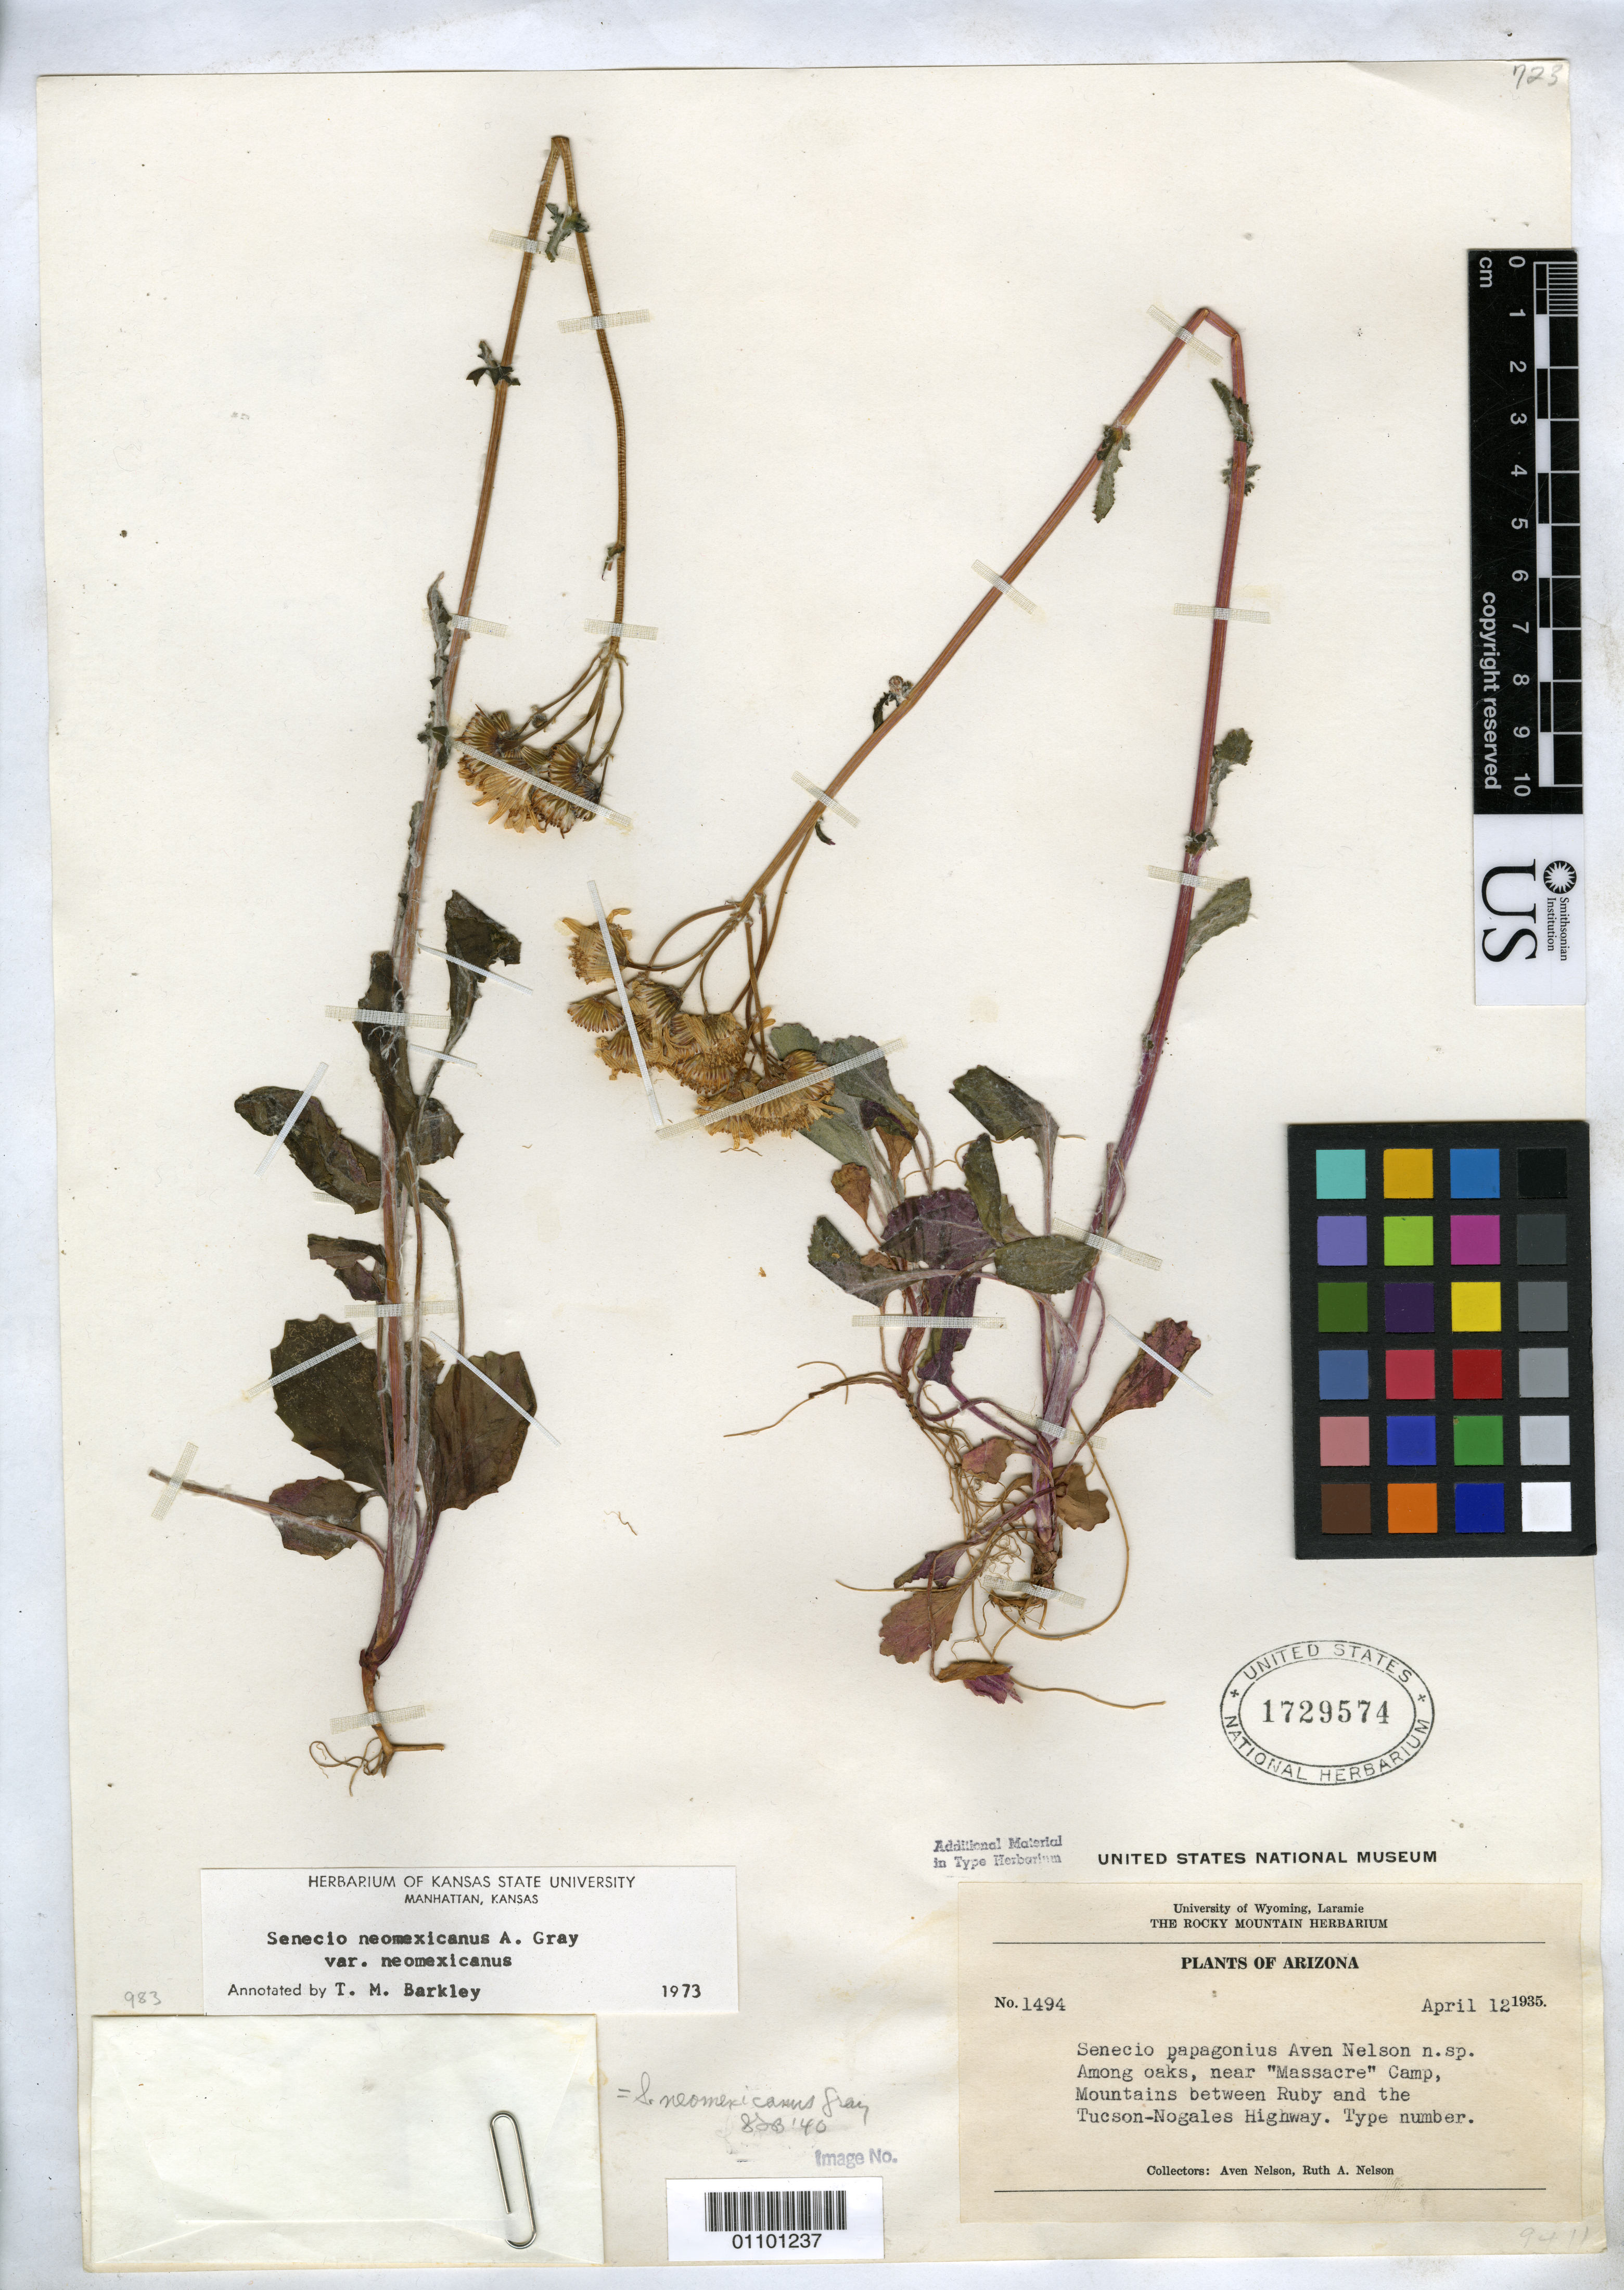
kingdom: Plantae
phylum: Tracheophyta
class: Magnoliopsida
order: Asterales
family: Asteraceae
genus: Senecio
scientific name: Senecio papagonius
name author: A. Nelson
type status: Isotype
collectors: A. Nelson & R. A. Nelson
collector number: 1494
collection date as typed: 12 Apr 1935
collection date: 1935-04-12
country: United States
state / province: Arizona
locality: Near Massacre Camp, mountains between Ruby & Tucson - Nogales Highway.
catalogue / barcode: US 1729574